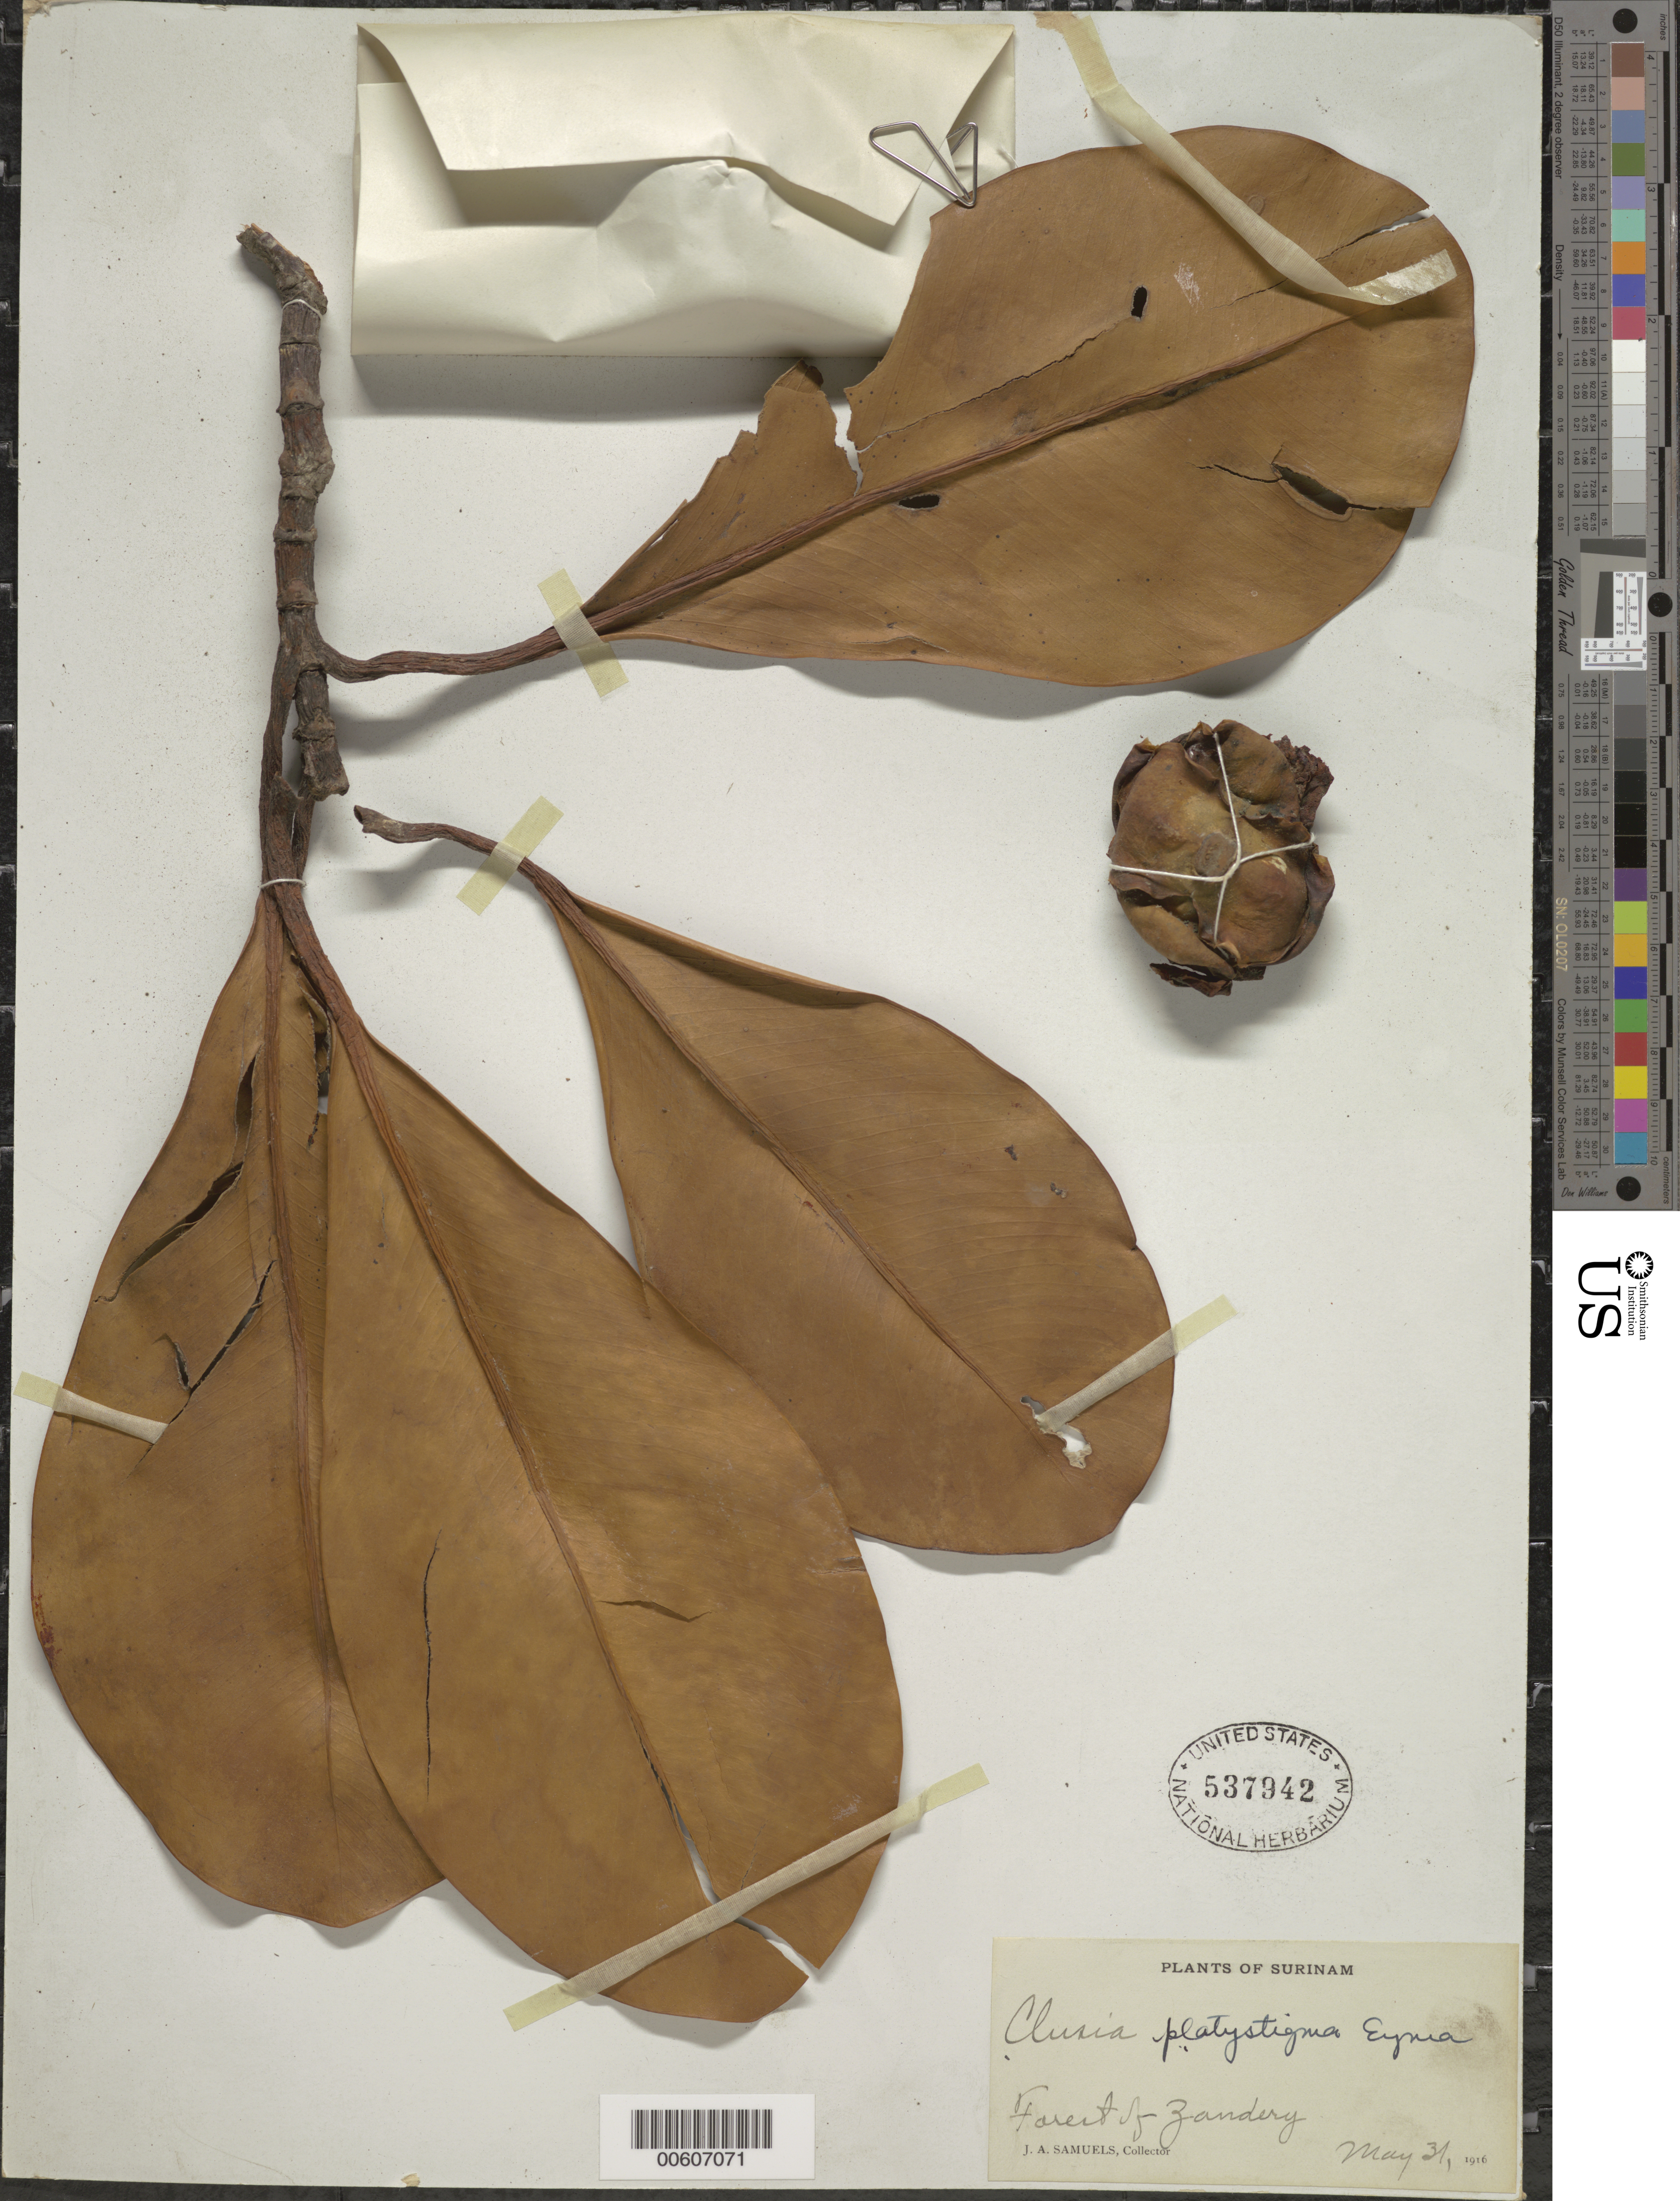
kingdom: Plantae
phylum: Tracheophyta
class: Magnoliopsida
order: Malpighiales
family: Clusiaceae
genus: Clusia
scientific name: Clusia platystigma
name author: Eyma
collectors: J. A. Samuels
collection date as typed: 31-May-16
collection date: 1916-05-31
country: Suriname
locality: Zanderij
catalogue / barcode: US 537942